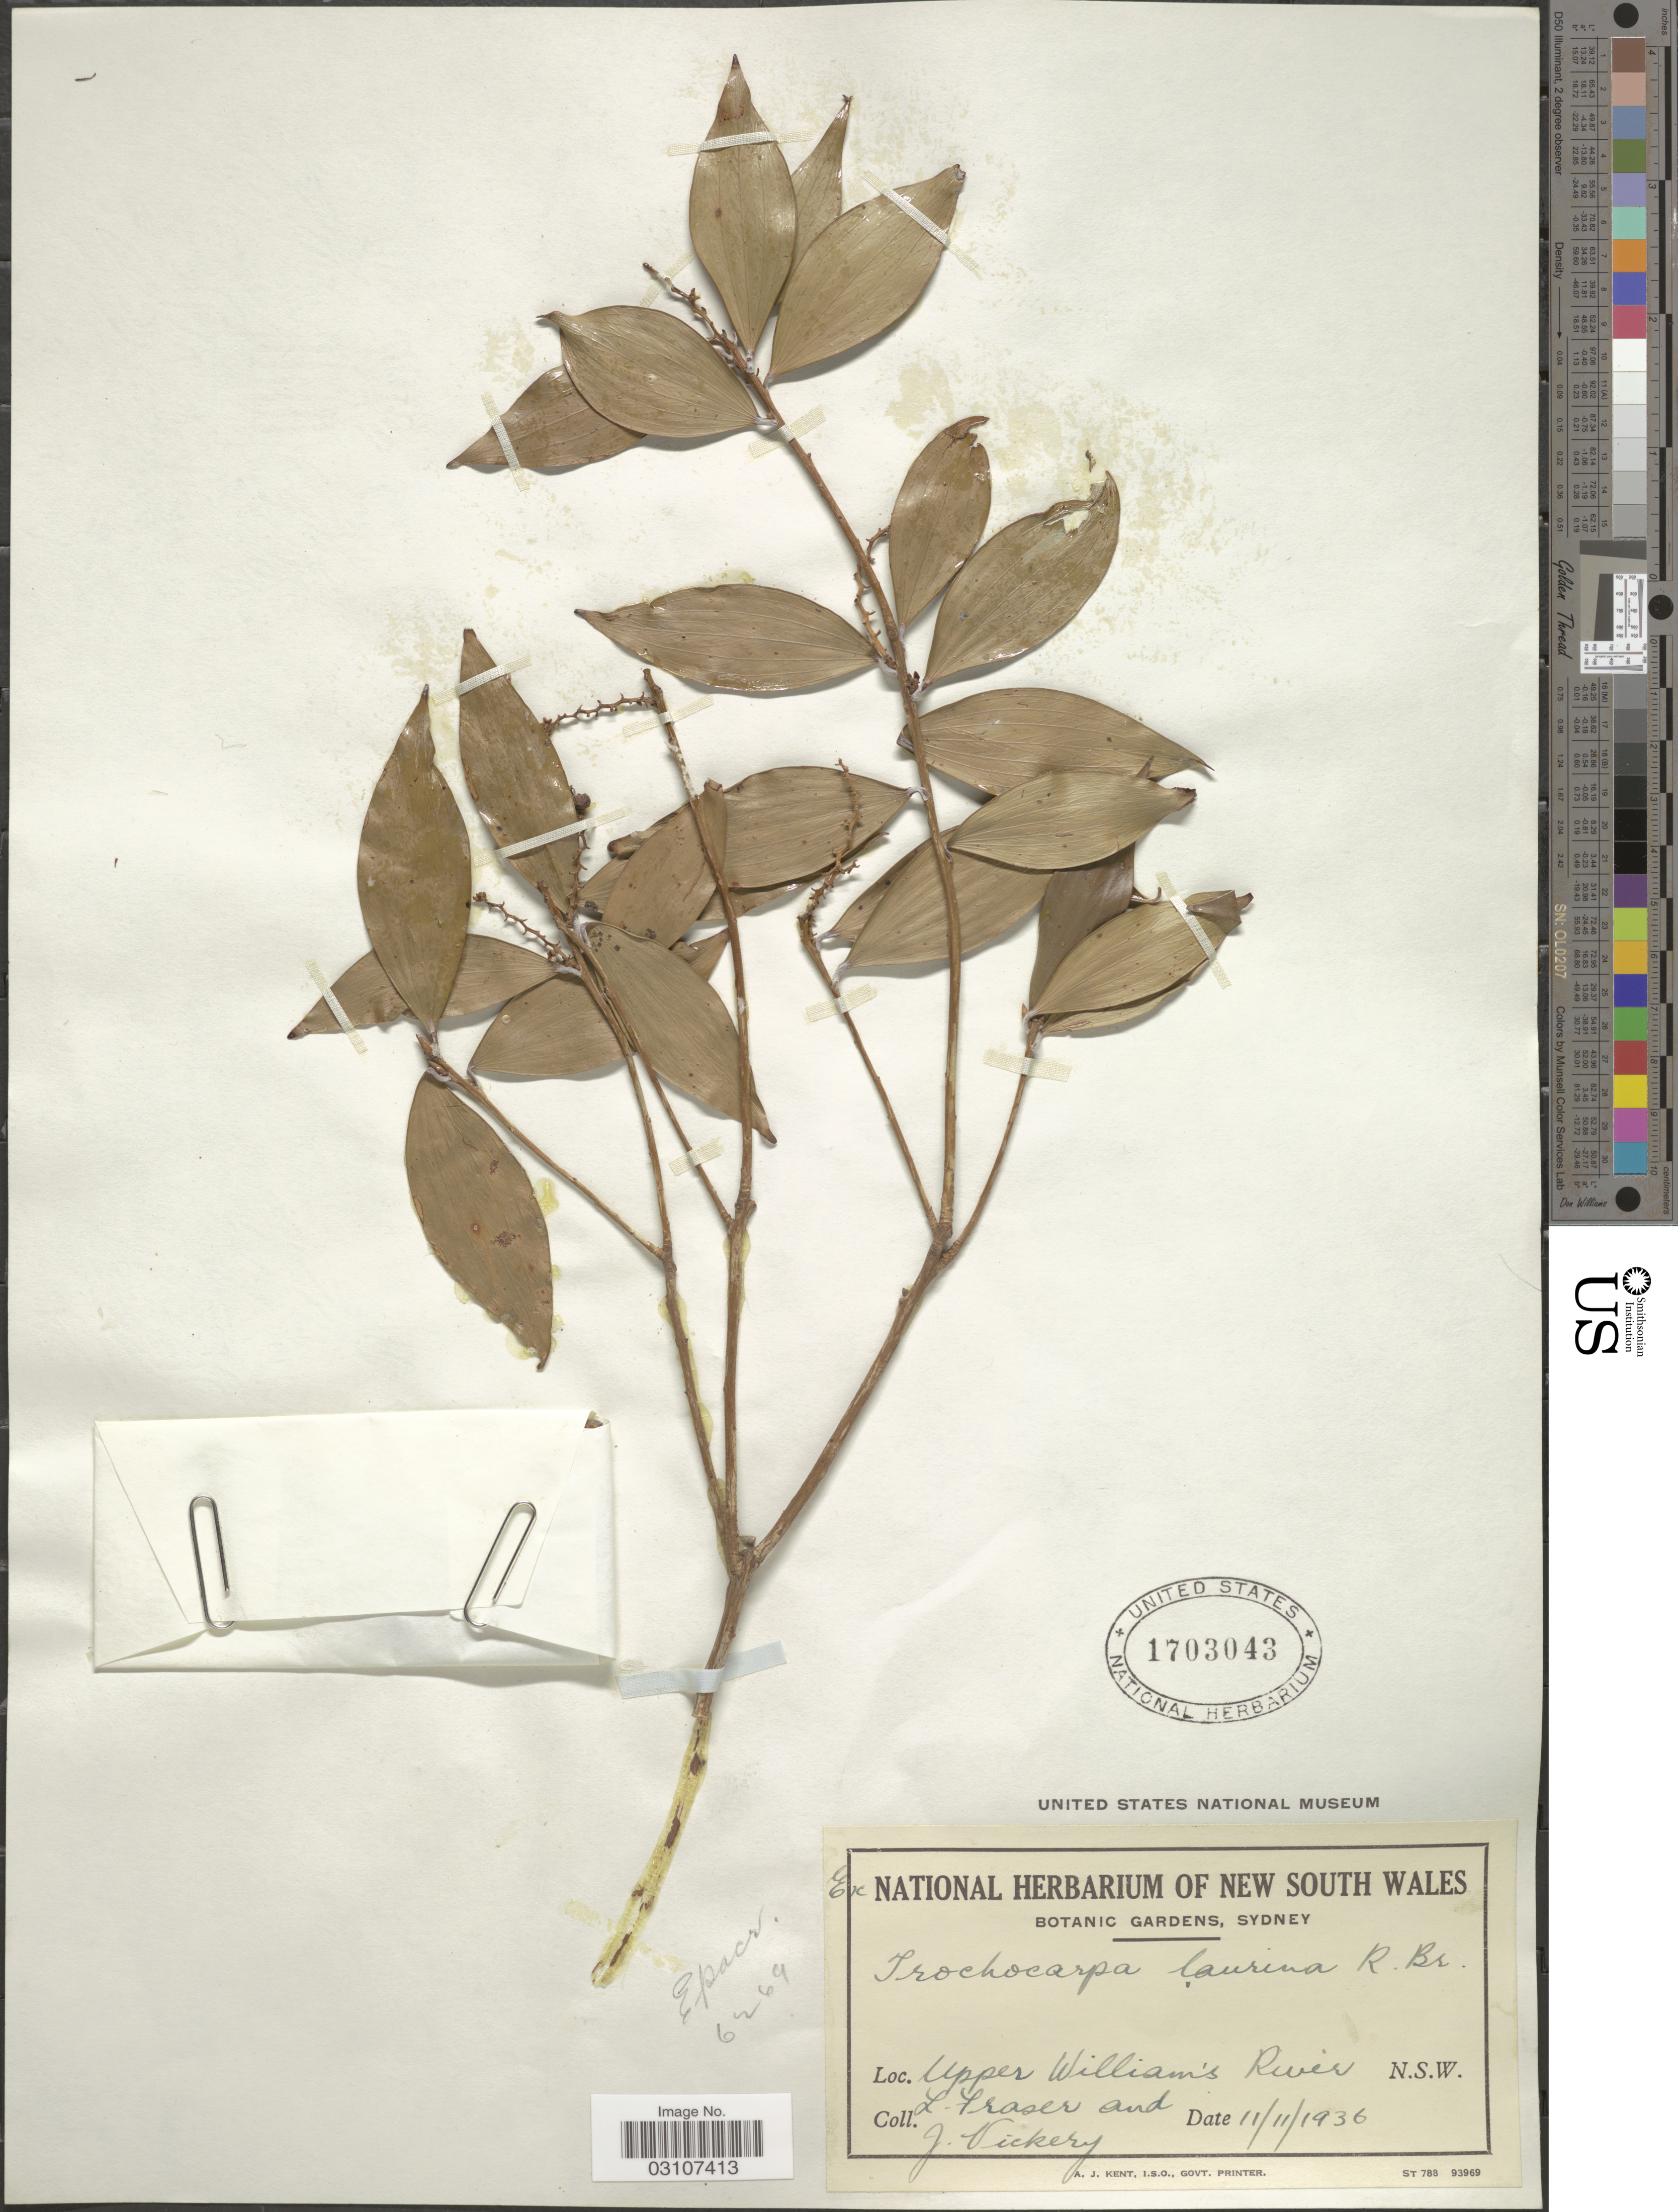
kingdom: Plantae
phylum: Tracheophyta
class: Magnoliopsida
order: Ericales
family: Ericaceae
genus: Trochocarpa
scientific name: Trochocarpa laurina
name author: (Rudge) R. Br.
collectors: L. Fraser & J. Vickery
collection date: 1936-11-11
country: Australia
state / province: New South Wales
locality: Upper William's River. N.S.W.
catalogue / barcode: US 1703043